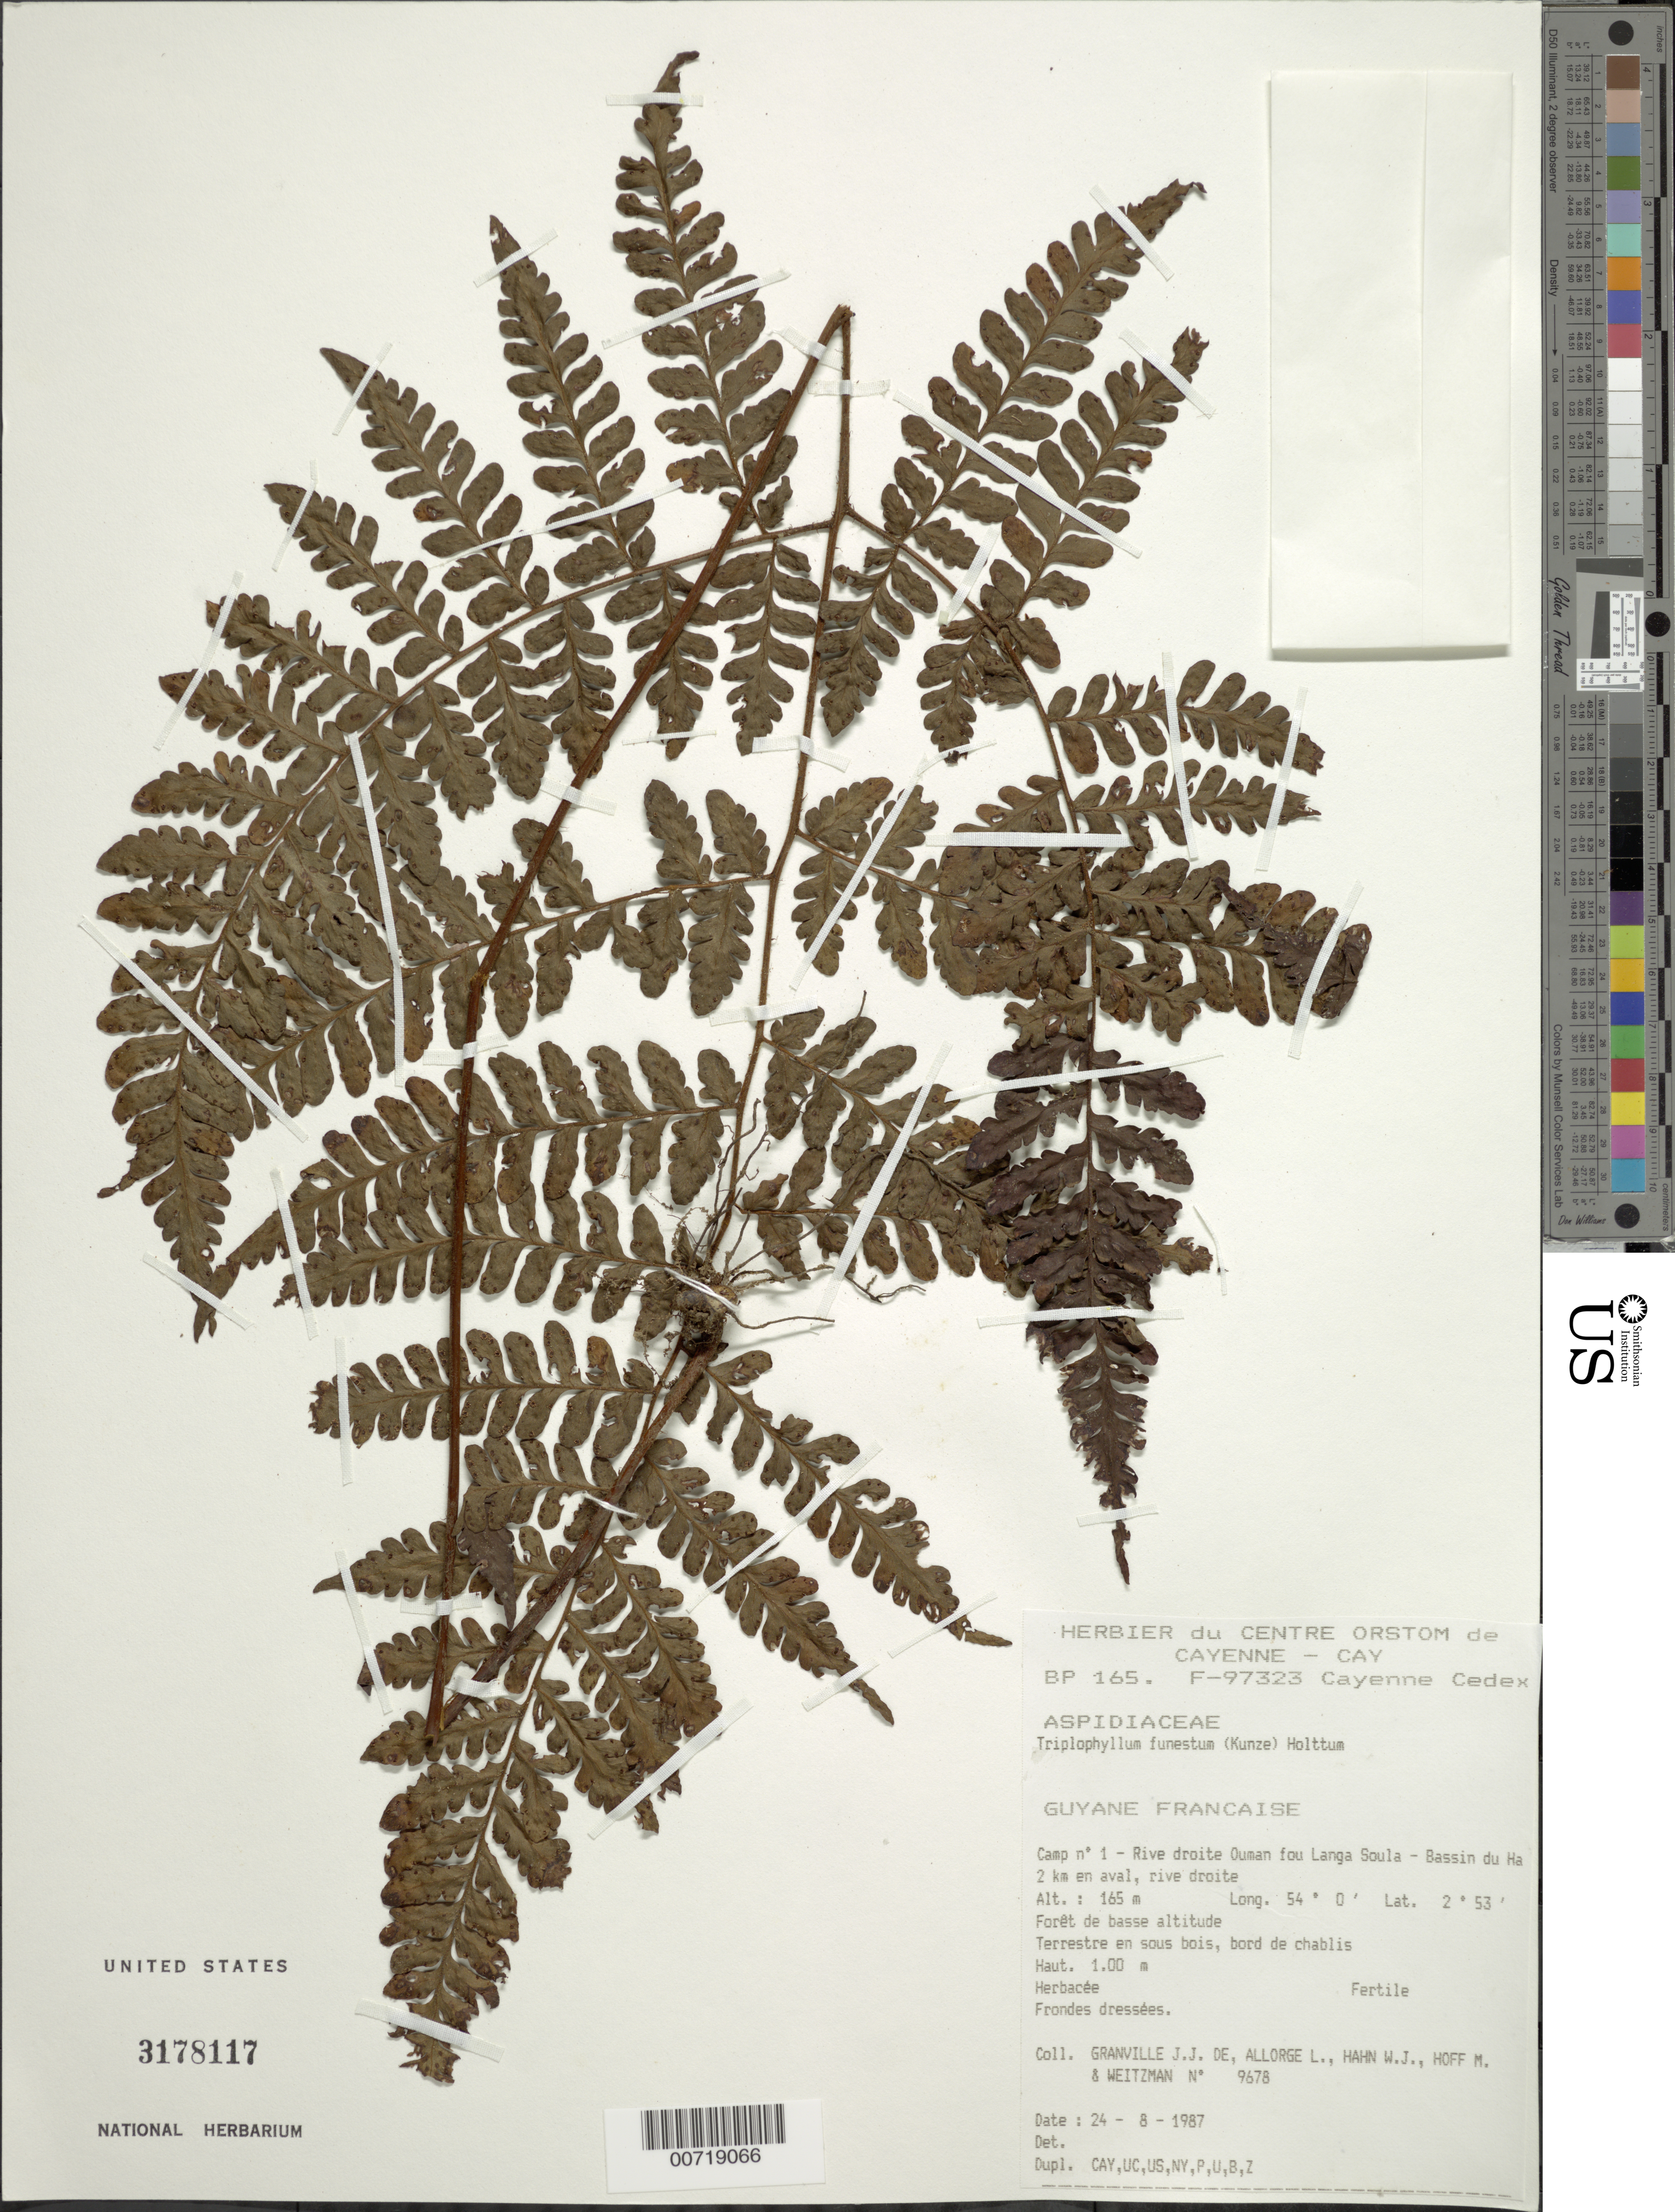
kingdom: Plantae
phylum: Tracheophyta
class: Polypodiopsida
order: Polypodiales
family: Tectariaceae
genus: Triplophyllum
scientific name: Triplophyllum funestum var. funestum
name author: (Kunze) Holttum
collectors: J.-J. de Granville, L. Allorge, W. J. Hahn, M. Hoff & A. L. Weitzman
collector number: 9678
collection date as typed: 24-Aug-87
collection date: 1987-08-24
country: French Guiana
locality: Ouman fou Langa Soula, Camp #1, Bassin du Haut-Marouini, 2 km en aval, rive droite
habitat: Low forest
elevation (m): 165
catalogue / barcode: US 3178117